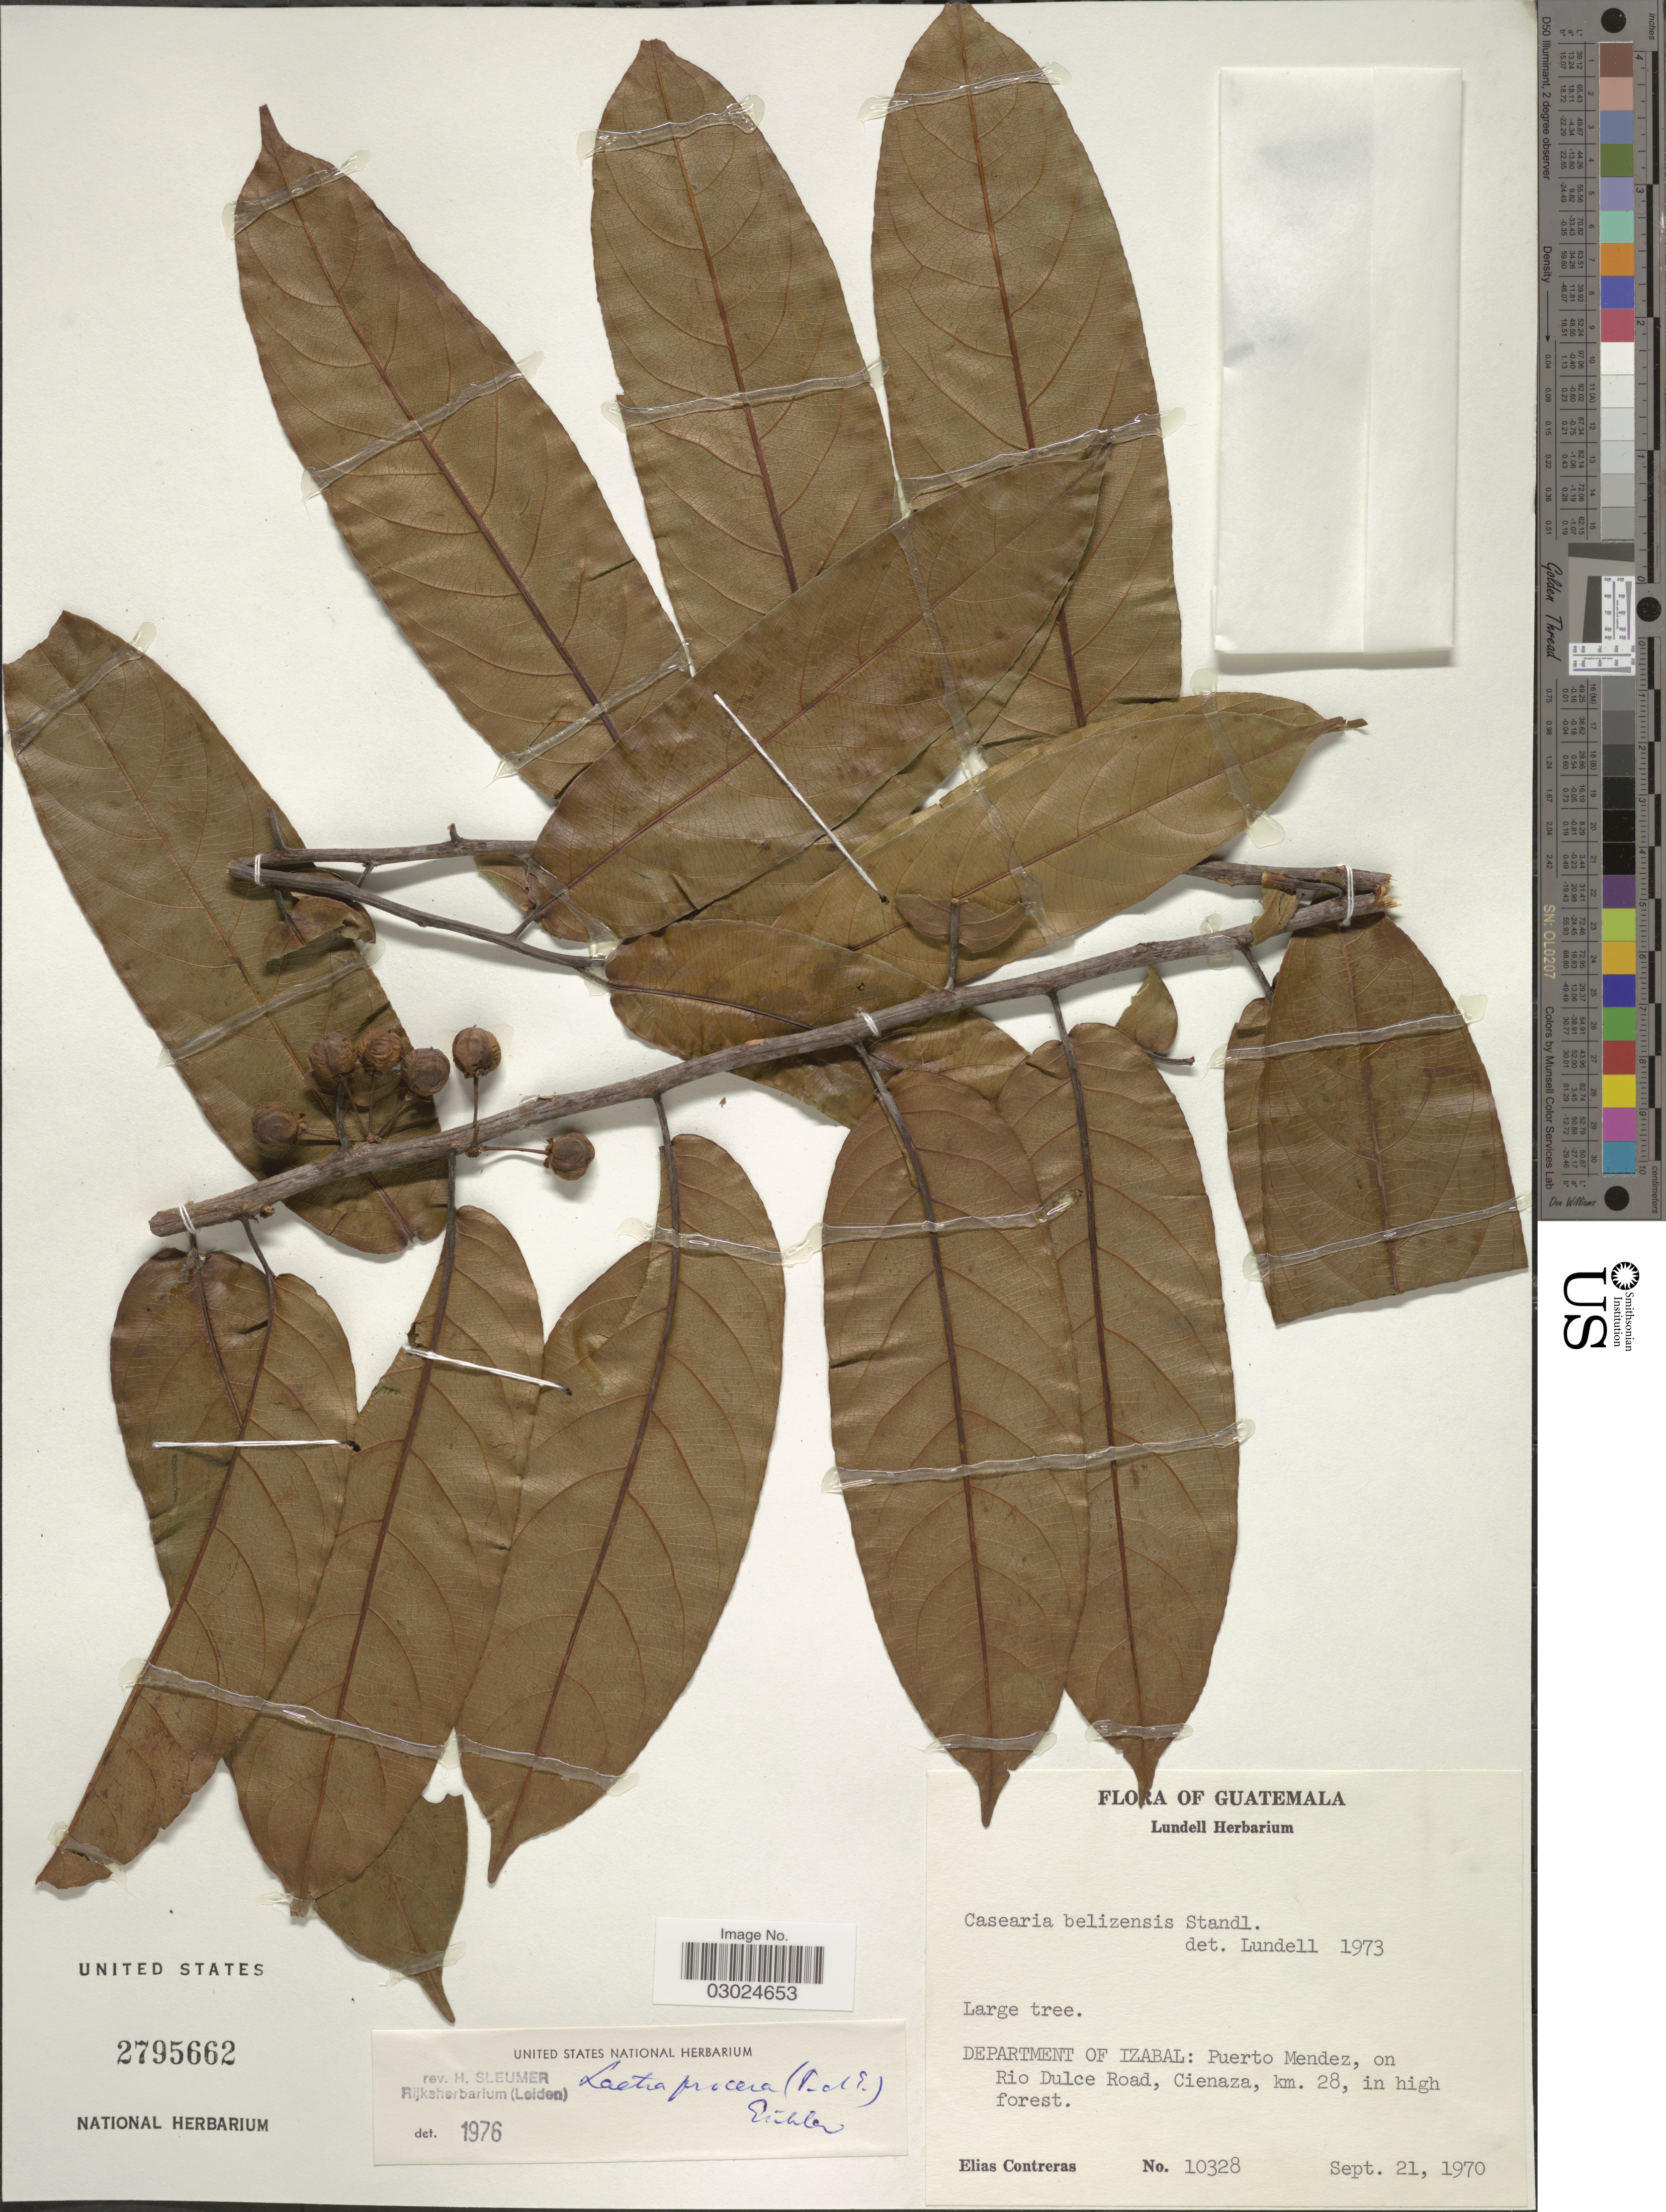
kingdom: Plantae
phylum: Tracheophyta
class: Magnoliopsida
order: Malpighiales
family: Salicaceae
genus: Laetia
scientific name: Laetia procera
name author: (Poepp.) Eichler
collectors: E. Contreras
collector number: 10328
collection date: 1970-09-21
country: Guatemala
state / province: Izabal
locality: Department of Izabal: Puerto Mendez, on Rio Dulce Road, Cienaza, km. 28.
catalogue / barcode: US 2795662